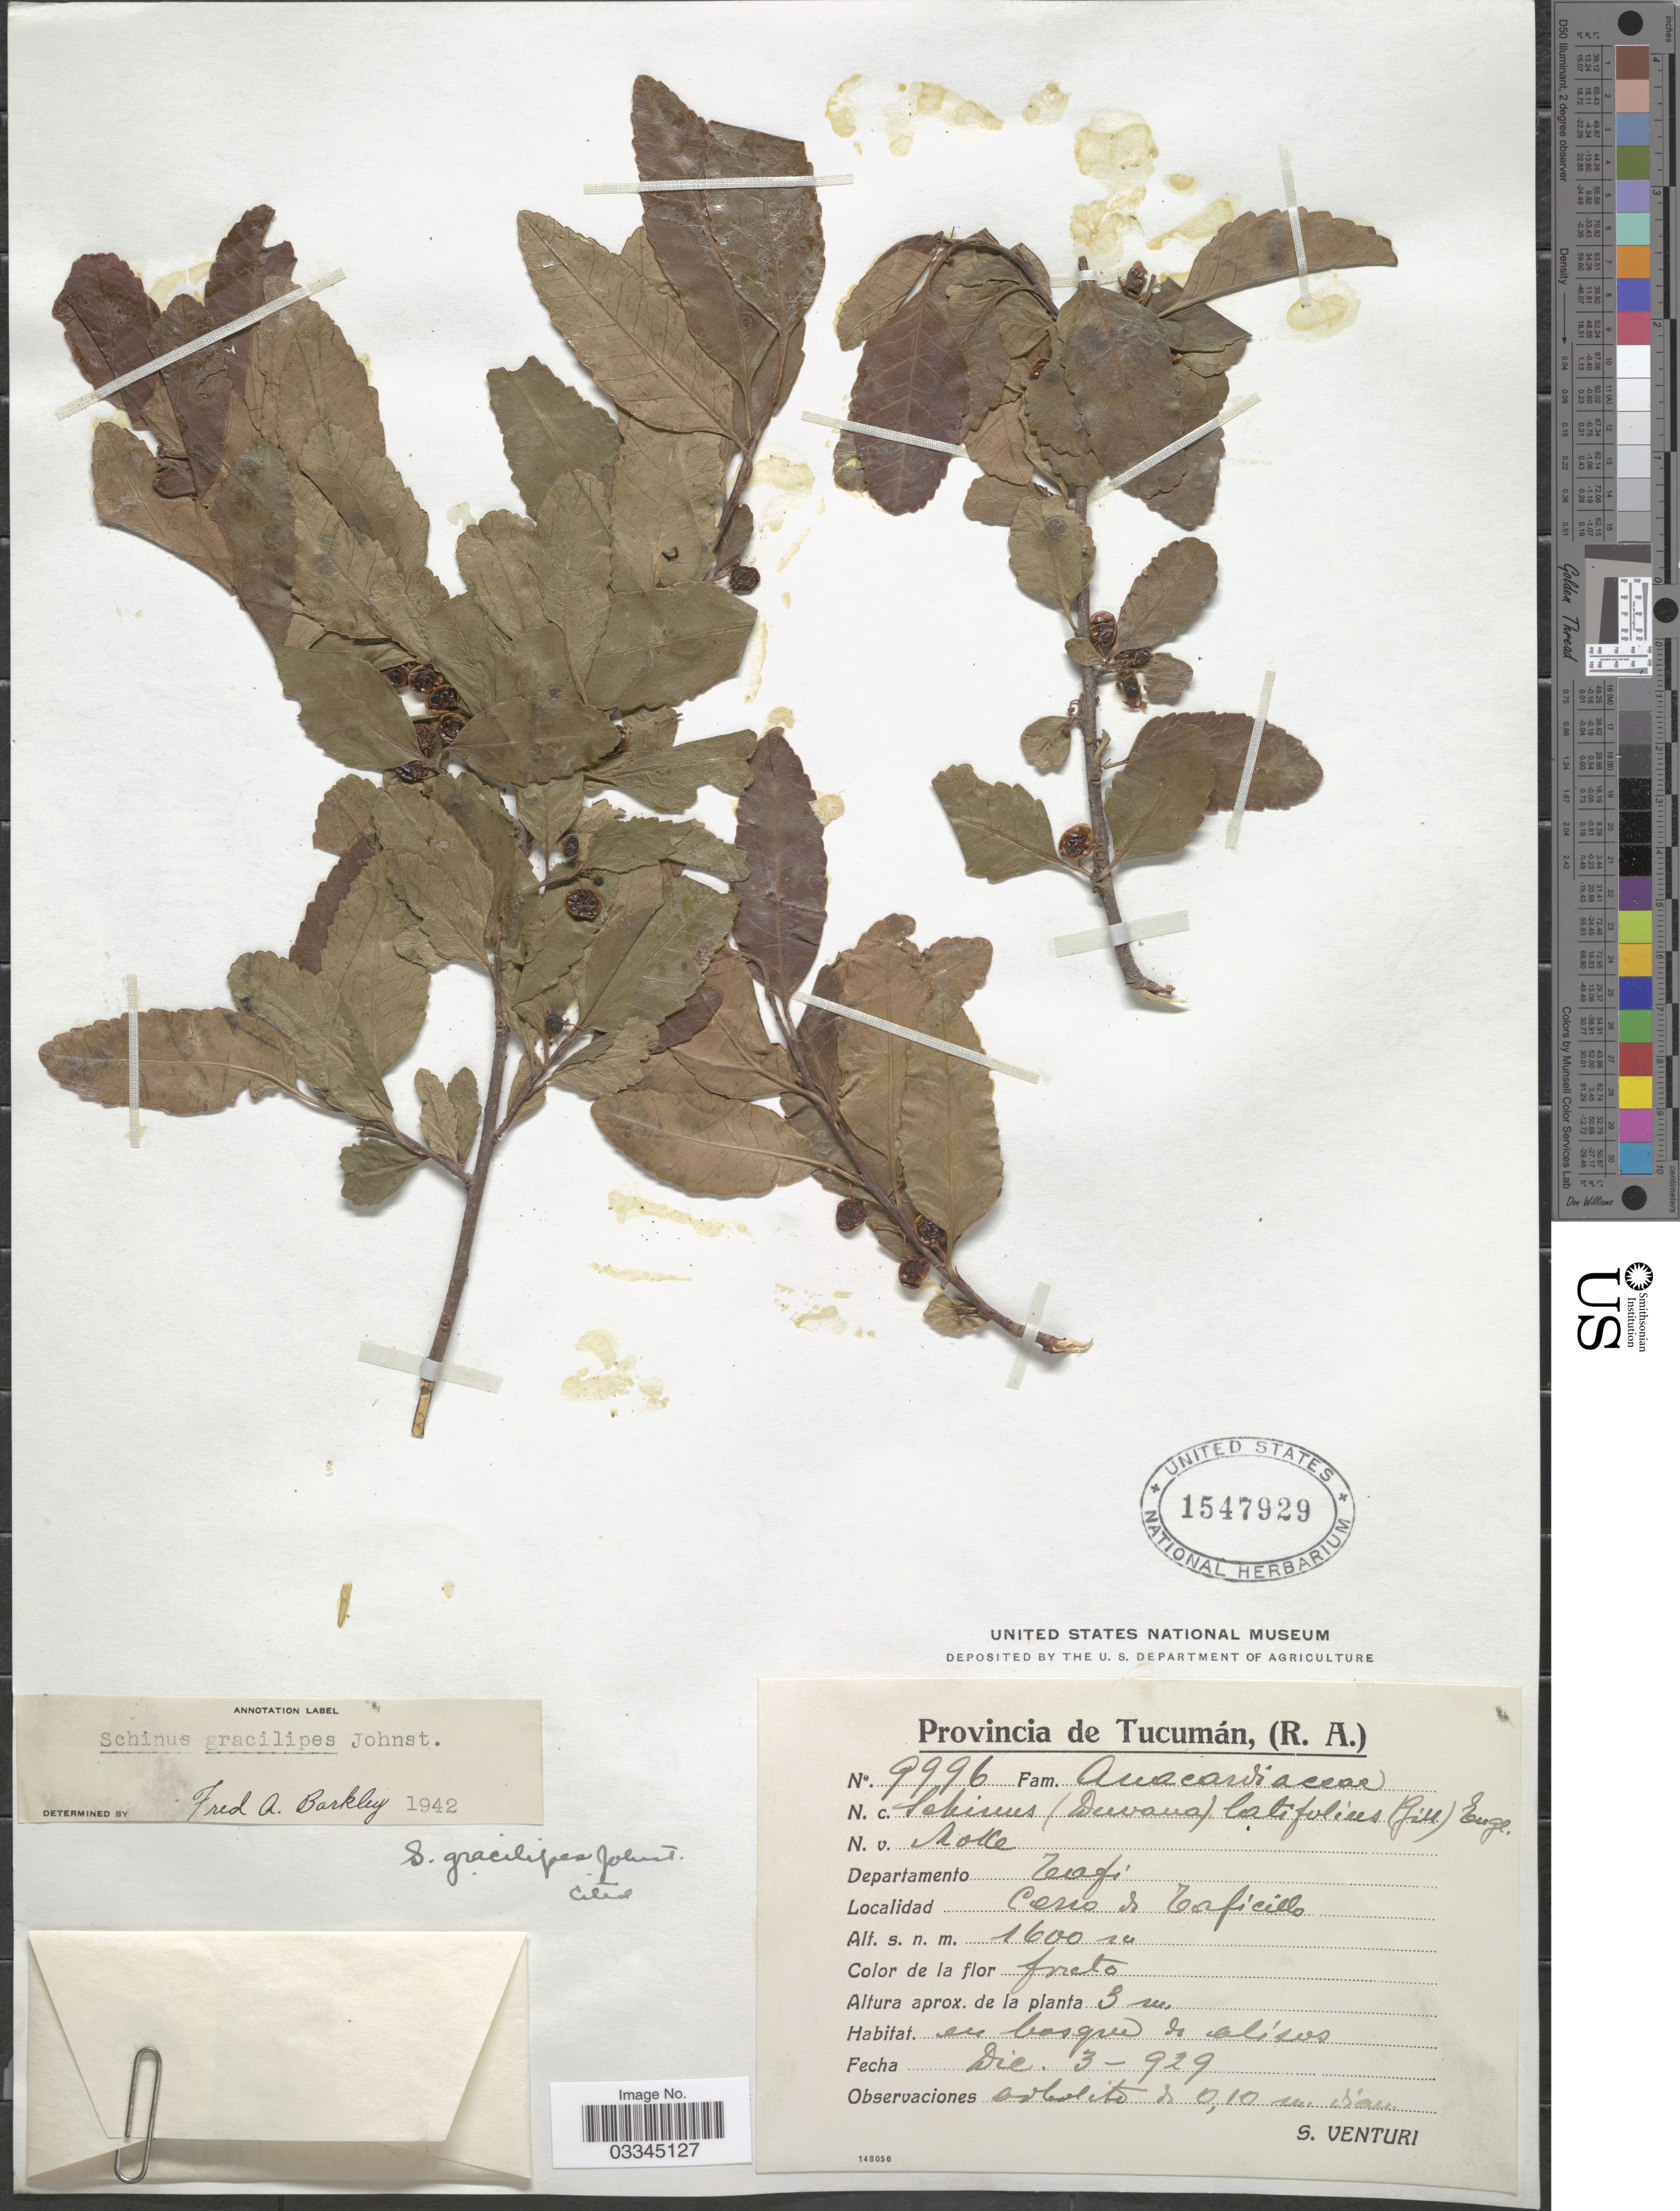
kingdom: Plantae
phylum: Tracheophyta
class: Magnoliopsida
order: Sapindales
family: Anacardiaceae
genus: Schinus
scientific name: Schinus gracilipes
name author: I.M. Johnst.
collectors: S. Venturi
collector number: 9996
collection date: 1929-12-03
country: Argentina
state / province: Tucuman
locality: Departamento Tafi, Cerro de Taficillo.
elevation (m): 1600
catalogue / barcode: US 1547929